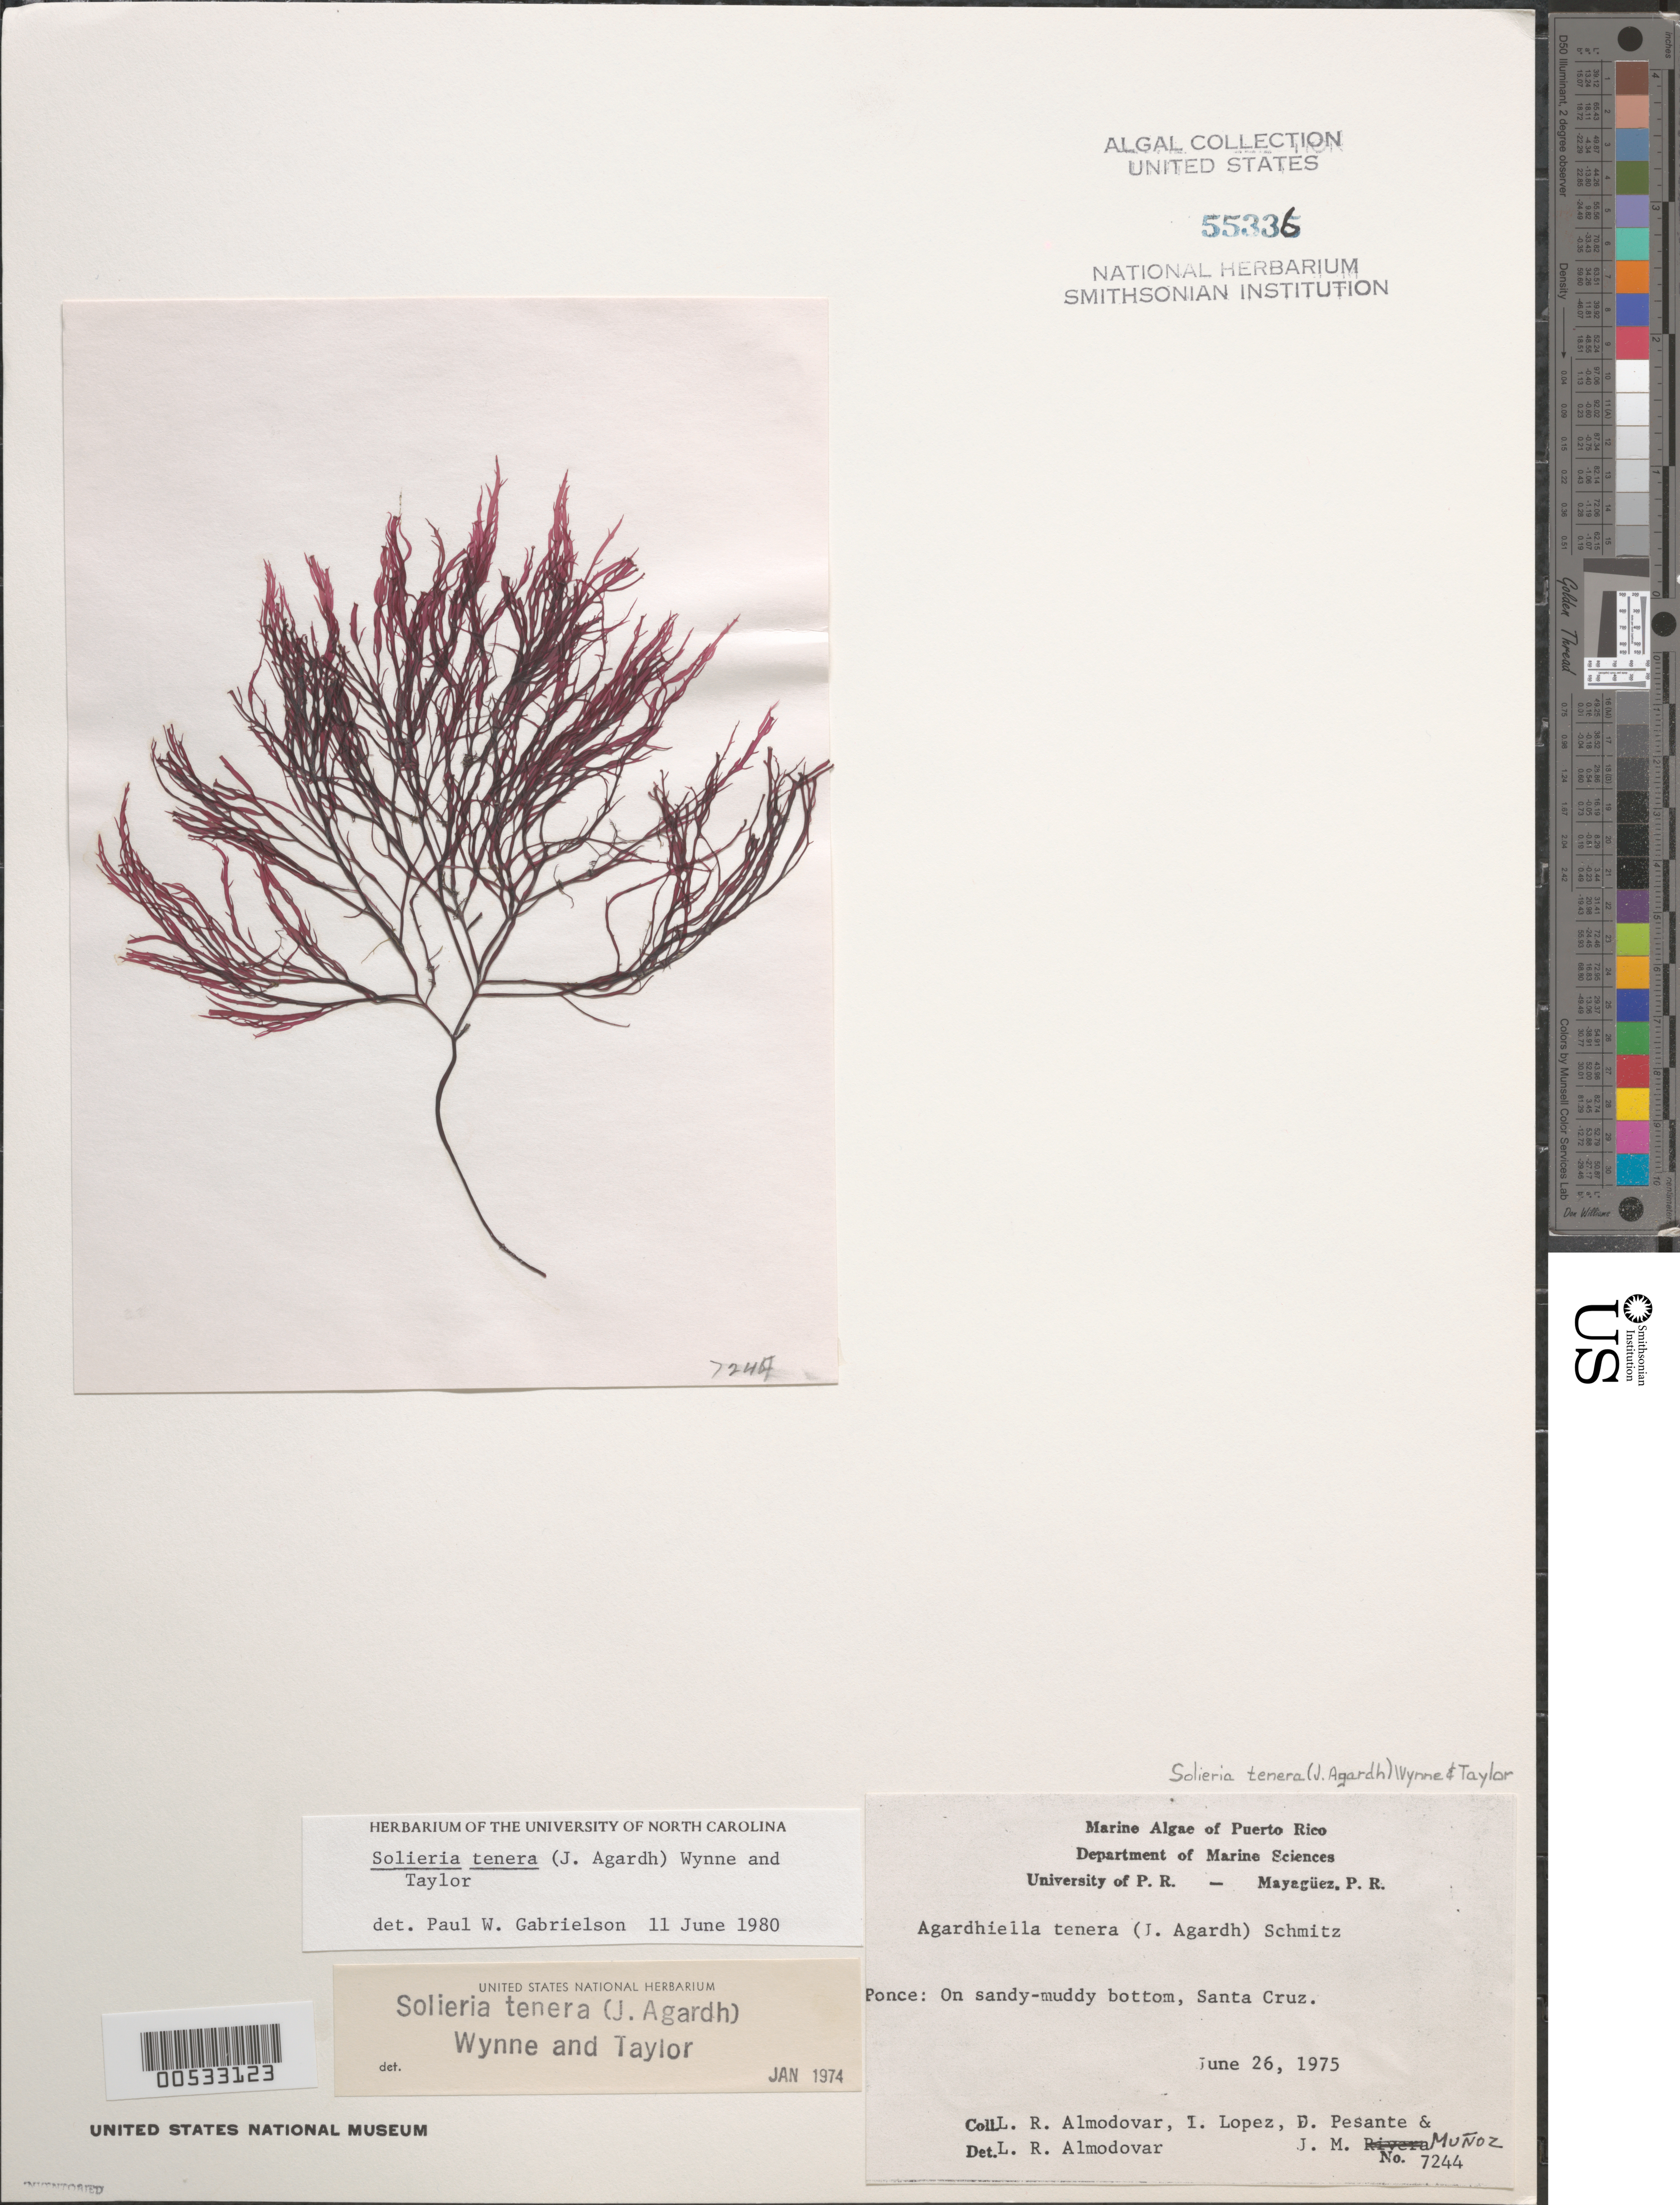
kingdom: Plantae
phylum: Rhodophyta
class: Florideophyceae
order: Gigartinales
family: Solieriaceae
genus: Solieria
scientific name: Solieria filiformis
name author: (Kütz.) P.W. Gabrielson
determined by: Algae name updating Project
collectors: L. Almodovar, I. Lopéz, D. Pesante & J. Muñoz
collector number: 7244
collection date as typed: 26 Jun 1975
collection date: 1975-06-26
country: Puerto Rico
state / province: Ponce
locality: Santa cruz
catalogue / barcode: US 55336